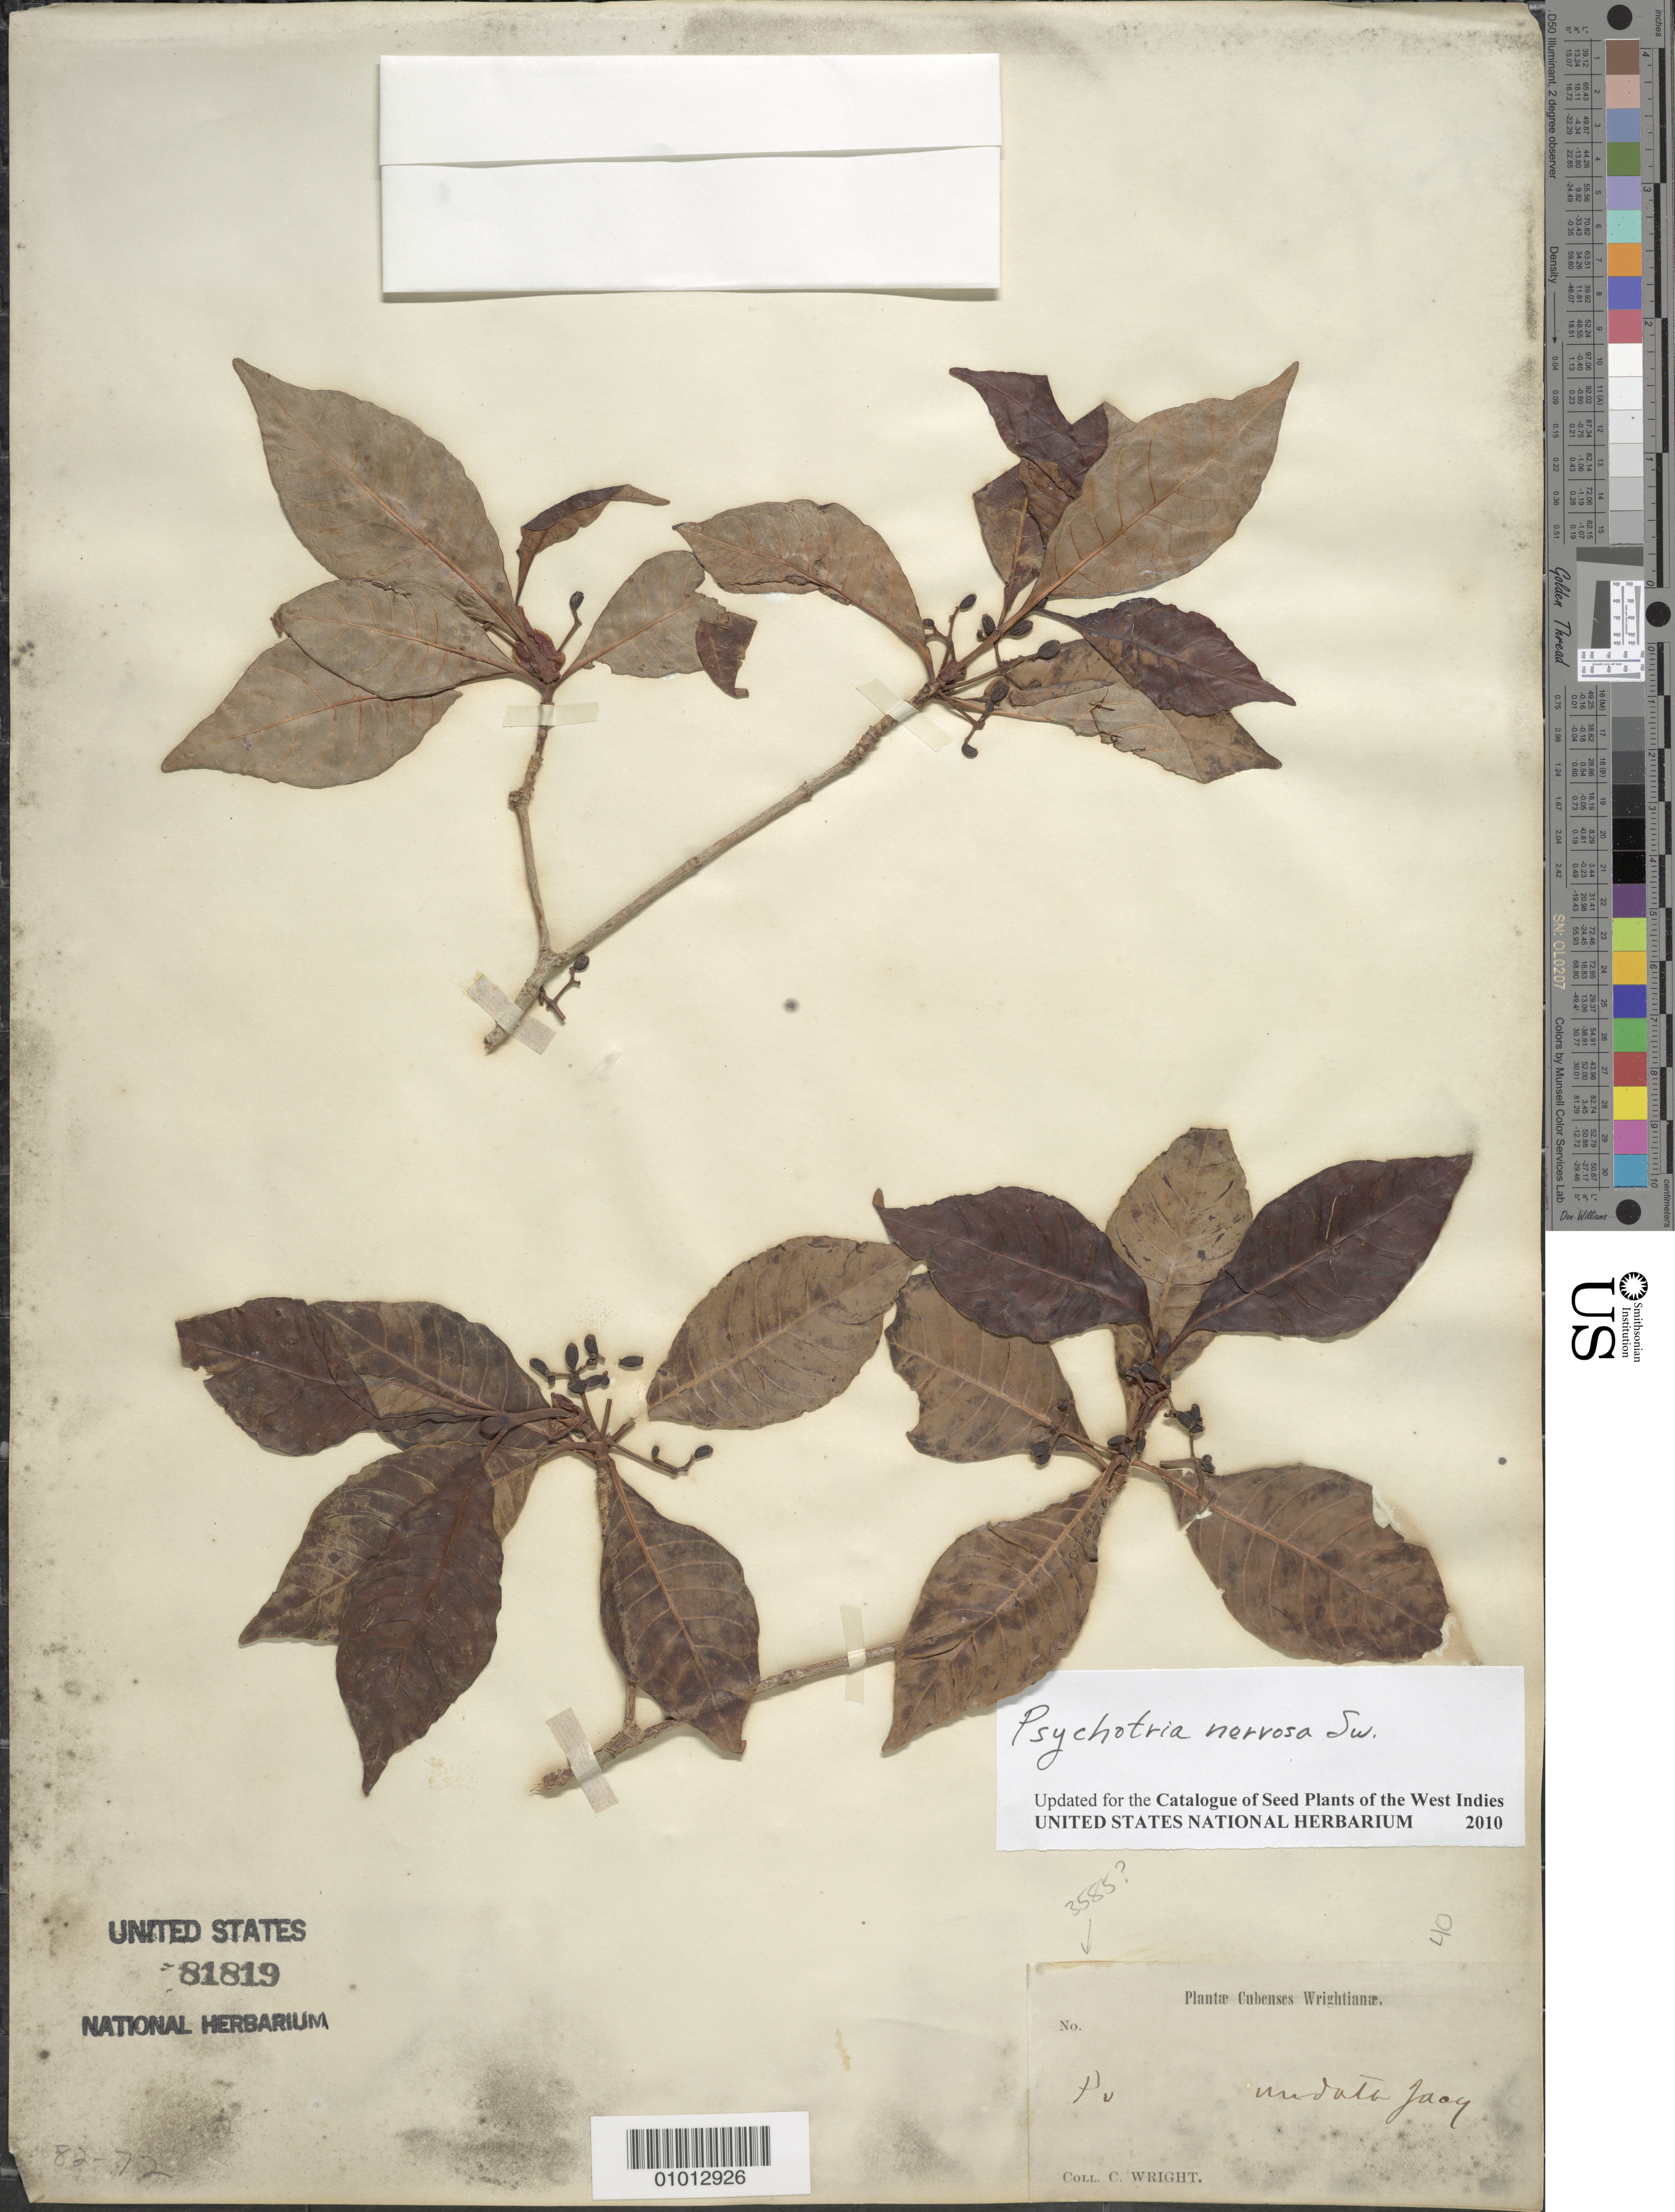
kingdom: Plantae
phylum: Tracheophyta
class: Magnoliopsida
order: Gentianales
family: Rubiaceae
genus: Psychotria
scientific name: Psychotria nervosa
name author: Sw.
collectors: C. Wright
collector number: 3585?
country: Cuba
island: Cuba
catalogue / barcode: US 81819